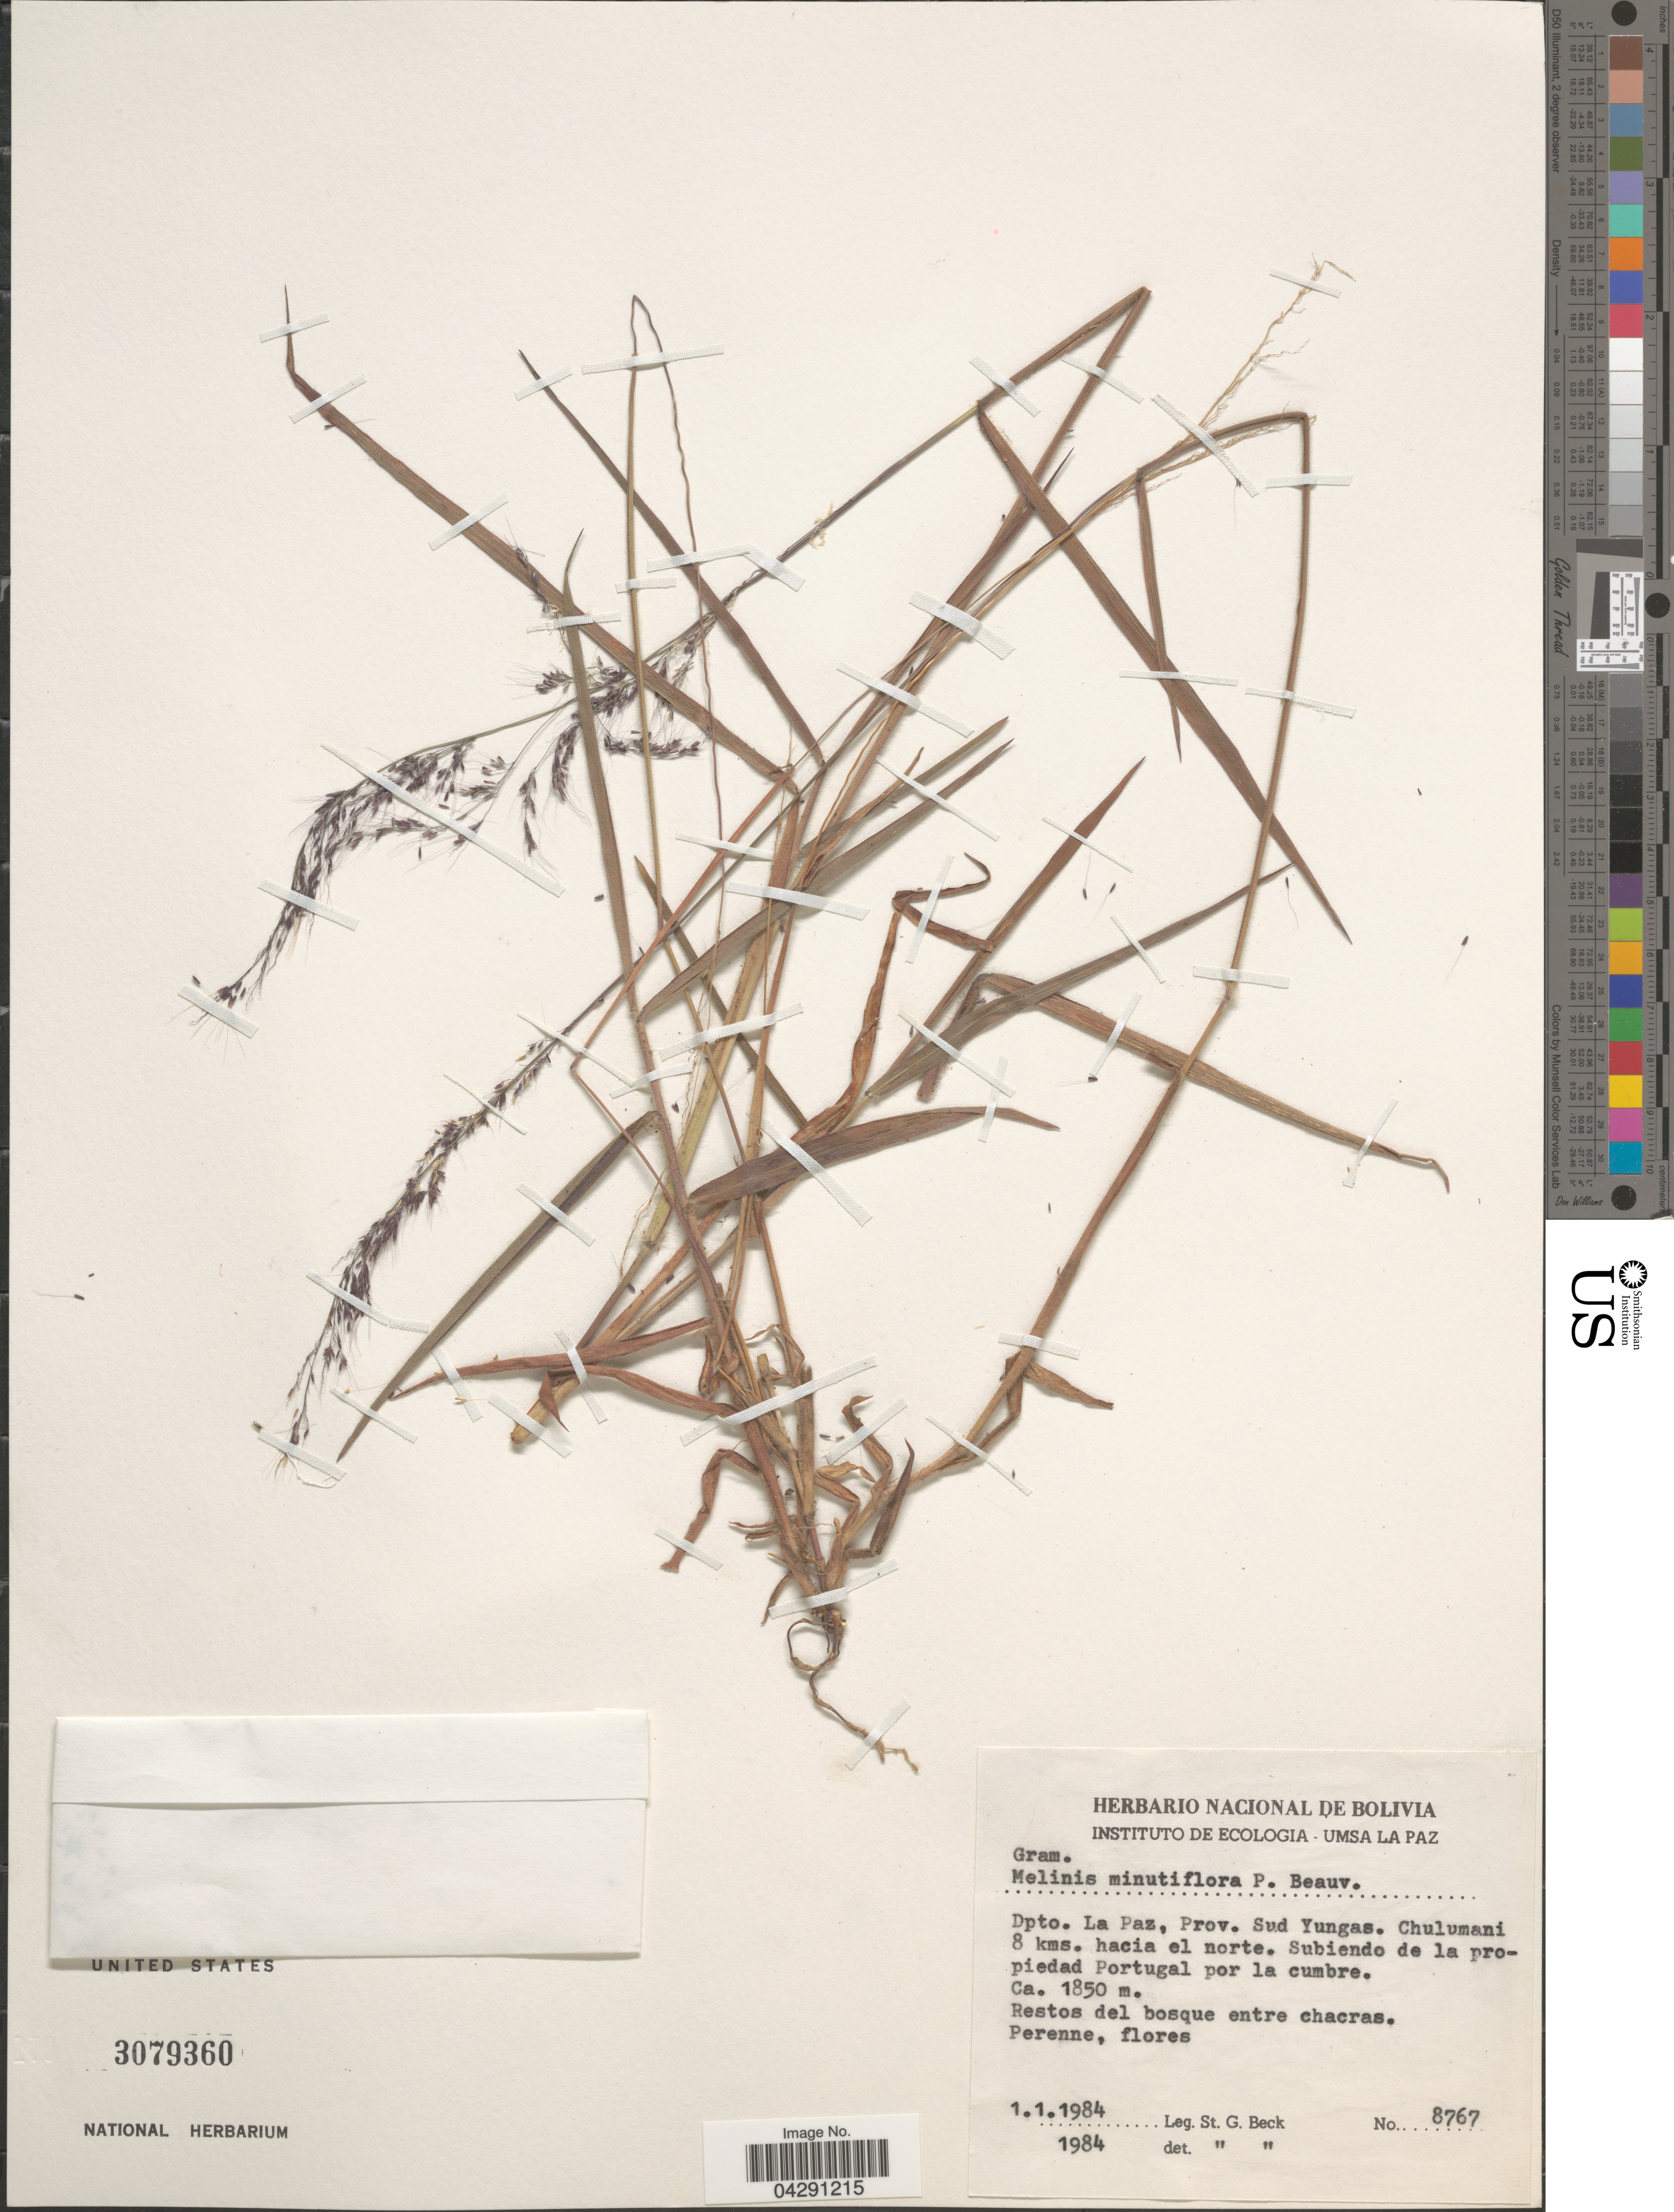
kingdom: Plantae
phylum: Tracheophyta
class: Liliopsida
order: Poales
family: Poaceae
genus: Melinis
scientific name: Melinis minutiflora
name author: P. Beauv.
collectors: S. G. Beck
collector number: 8767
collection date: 1984-01-01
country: Bolivia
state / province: La Paz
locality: Dpto. La Paz, Prov. Sud Yungas. Chulumani 8 kms. hacia el norte. Subiendo de la propiedad Portugal por la cumbre.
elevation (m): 1850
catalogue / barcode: US 3079360